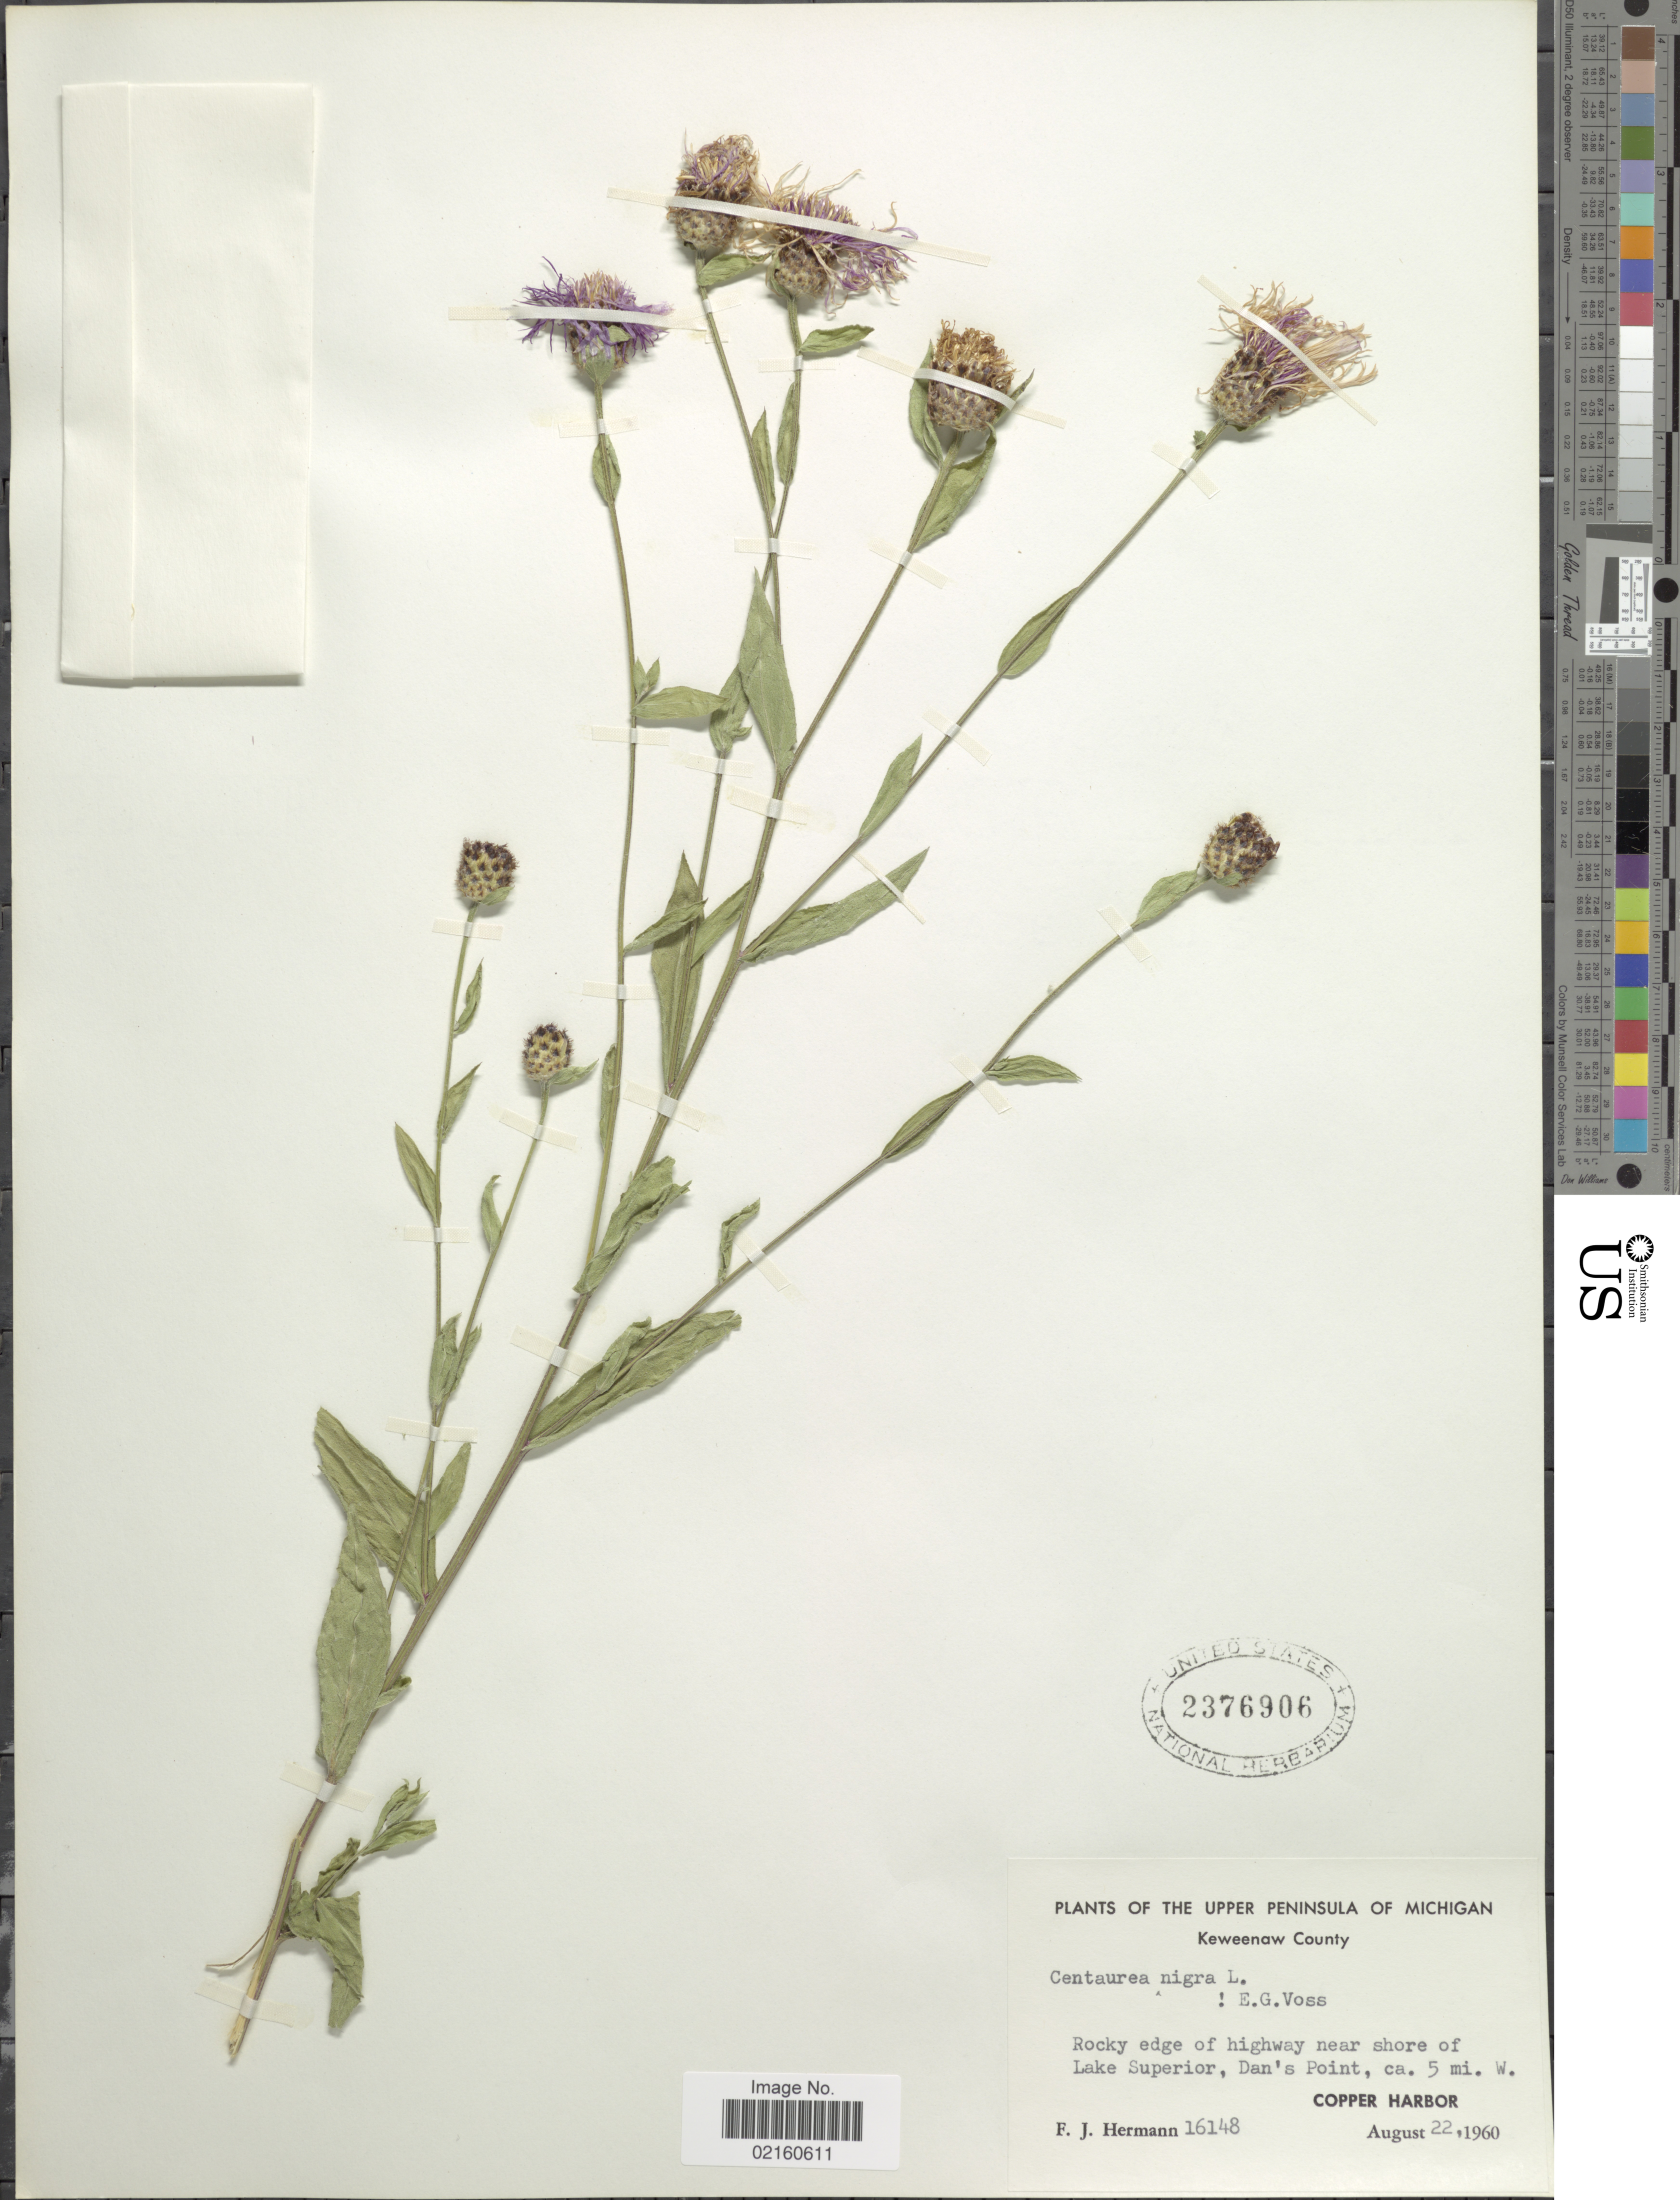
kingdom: Plantae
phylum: Tracheophyta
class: Magnoliopsida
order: Asterales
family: Asteraceae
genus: Centaurea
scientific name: Centaurea nigra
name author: L.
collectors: F. J. Hermann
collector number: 16148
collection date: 1960-08-22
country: United States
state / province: Michigan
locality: Upper Peninsula of Michigan, Keweenaw County, near shore of Lake Superior, Dan's Point, ca 5 mi W., Copper Harbor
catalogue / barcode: US 2376906